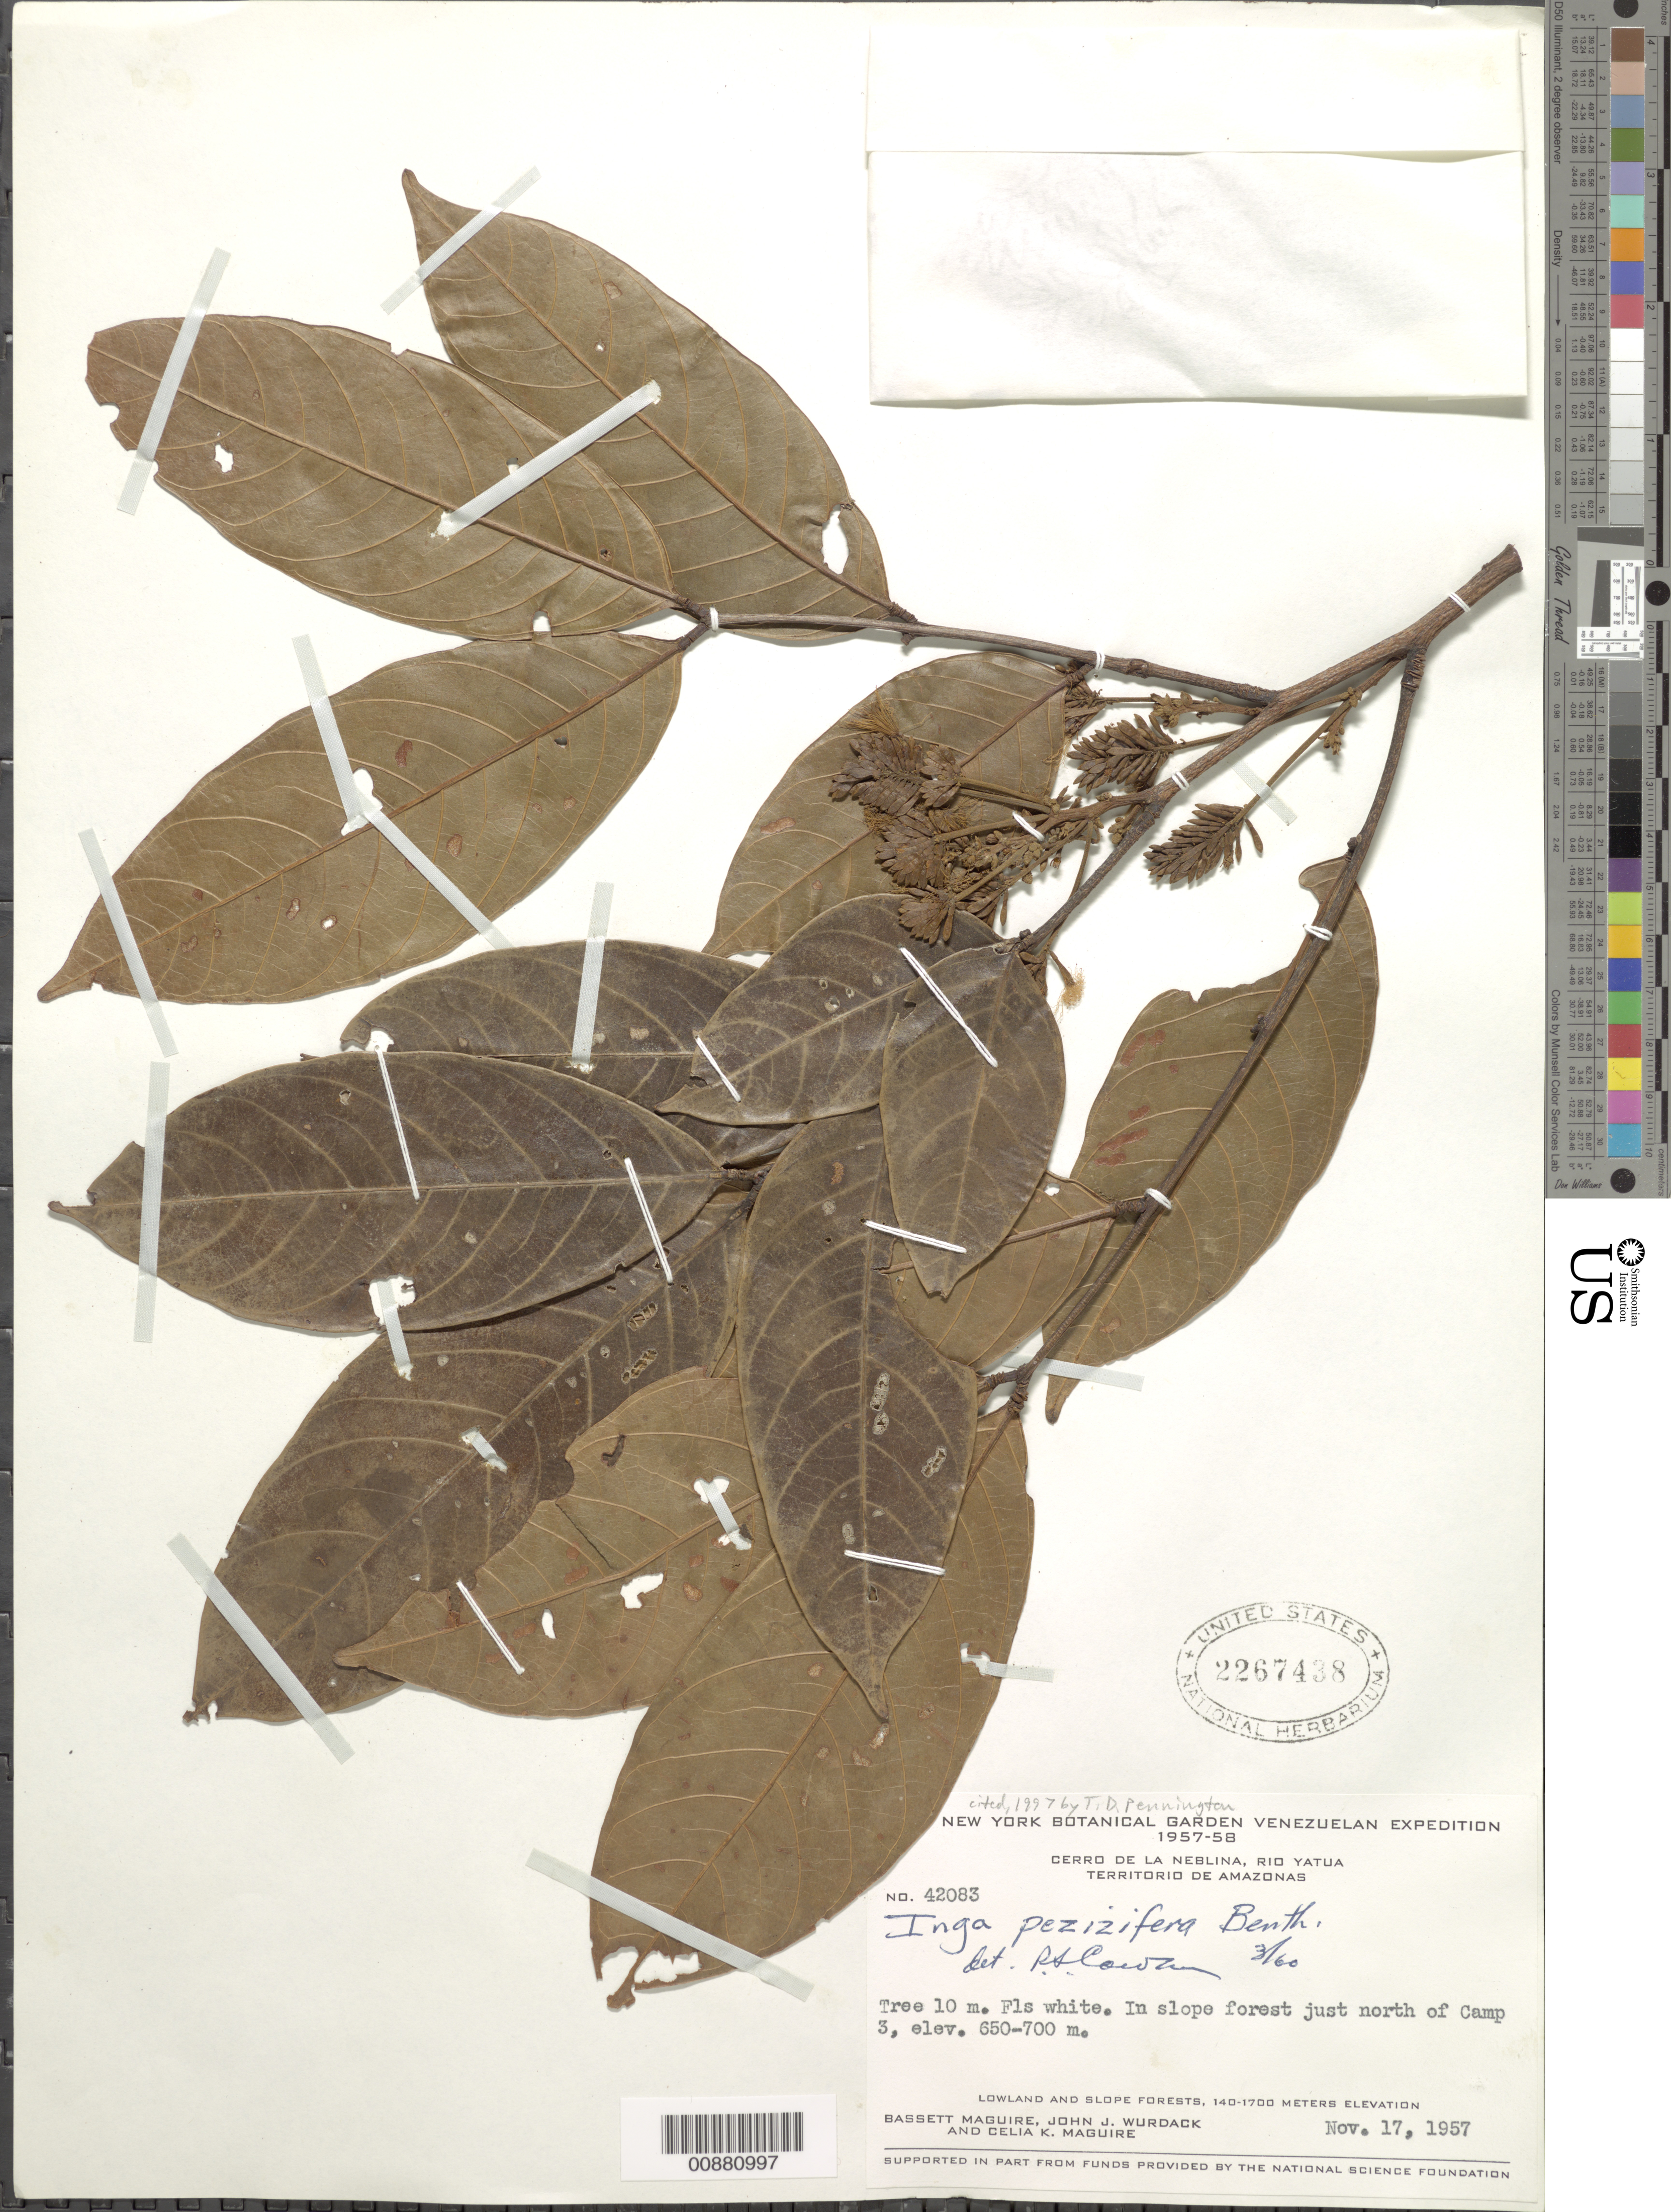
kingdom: Plantae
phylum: Tracheophyta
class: Magnoliopsida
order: Fabales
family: Fabaceae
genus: Inga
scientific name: Inga pezizifera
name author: Benth.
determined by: Cowan, R. S.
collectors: B. Maguire, J. J. Wurdack & C. K. Maguire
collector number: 42083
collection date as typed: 17-Nov-57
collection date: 1957-11-17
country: Venezuela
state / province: Amazonas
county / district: Río Negro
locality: Cerro de la Neblina, just north of Camp 3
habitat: Slope forest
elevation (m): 650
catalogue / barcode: US 2267438